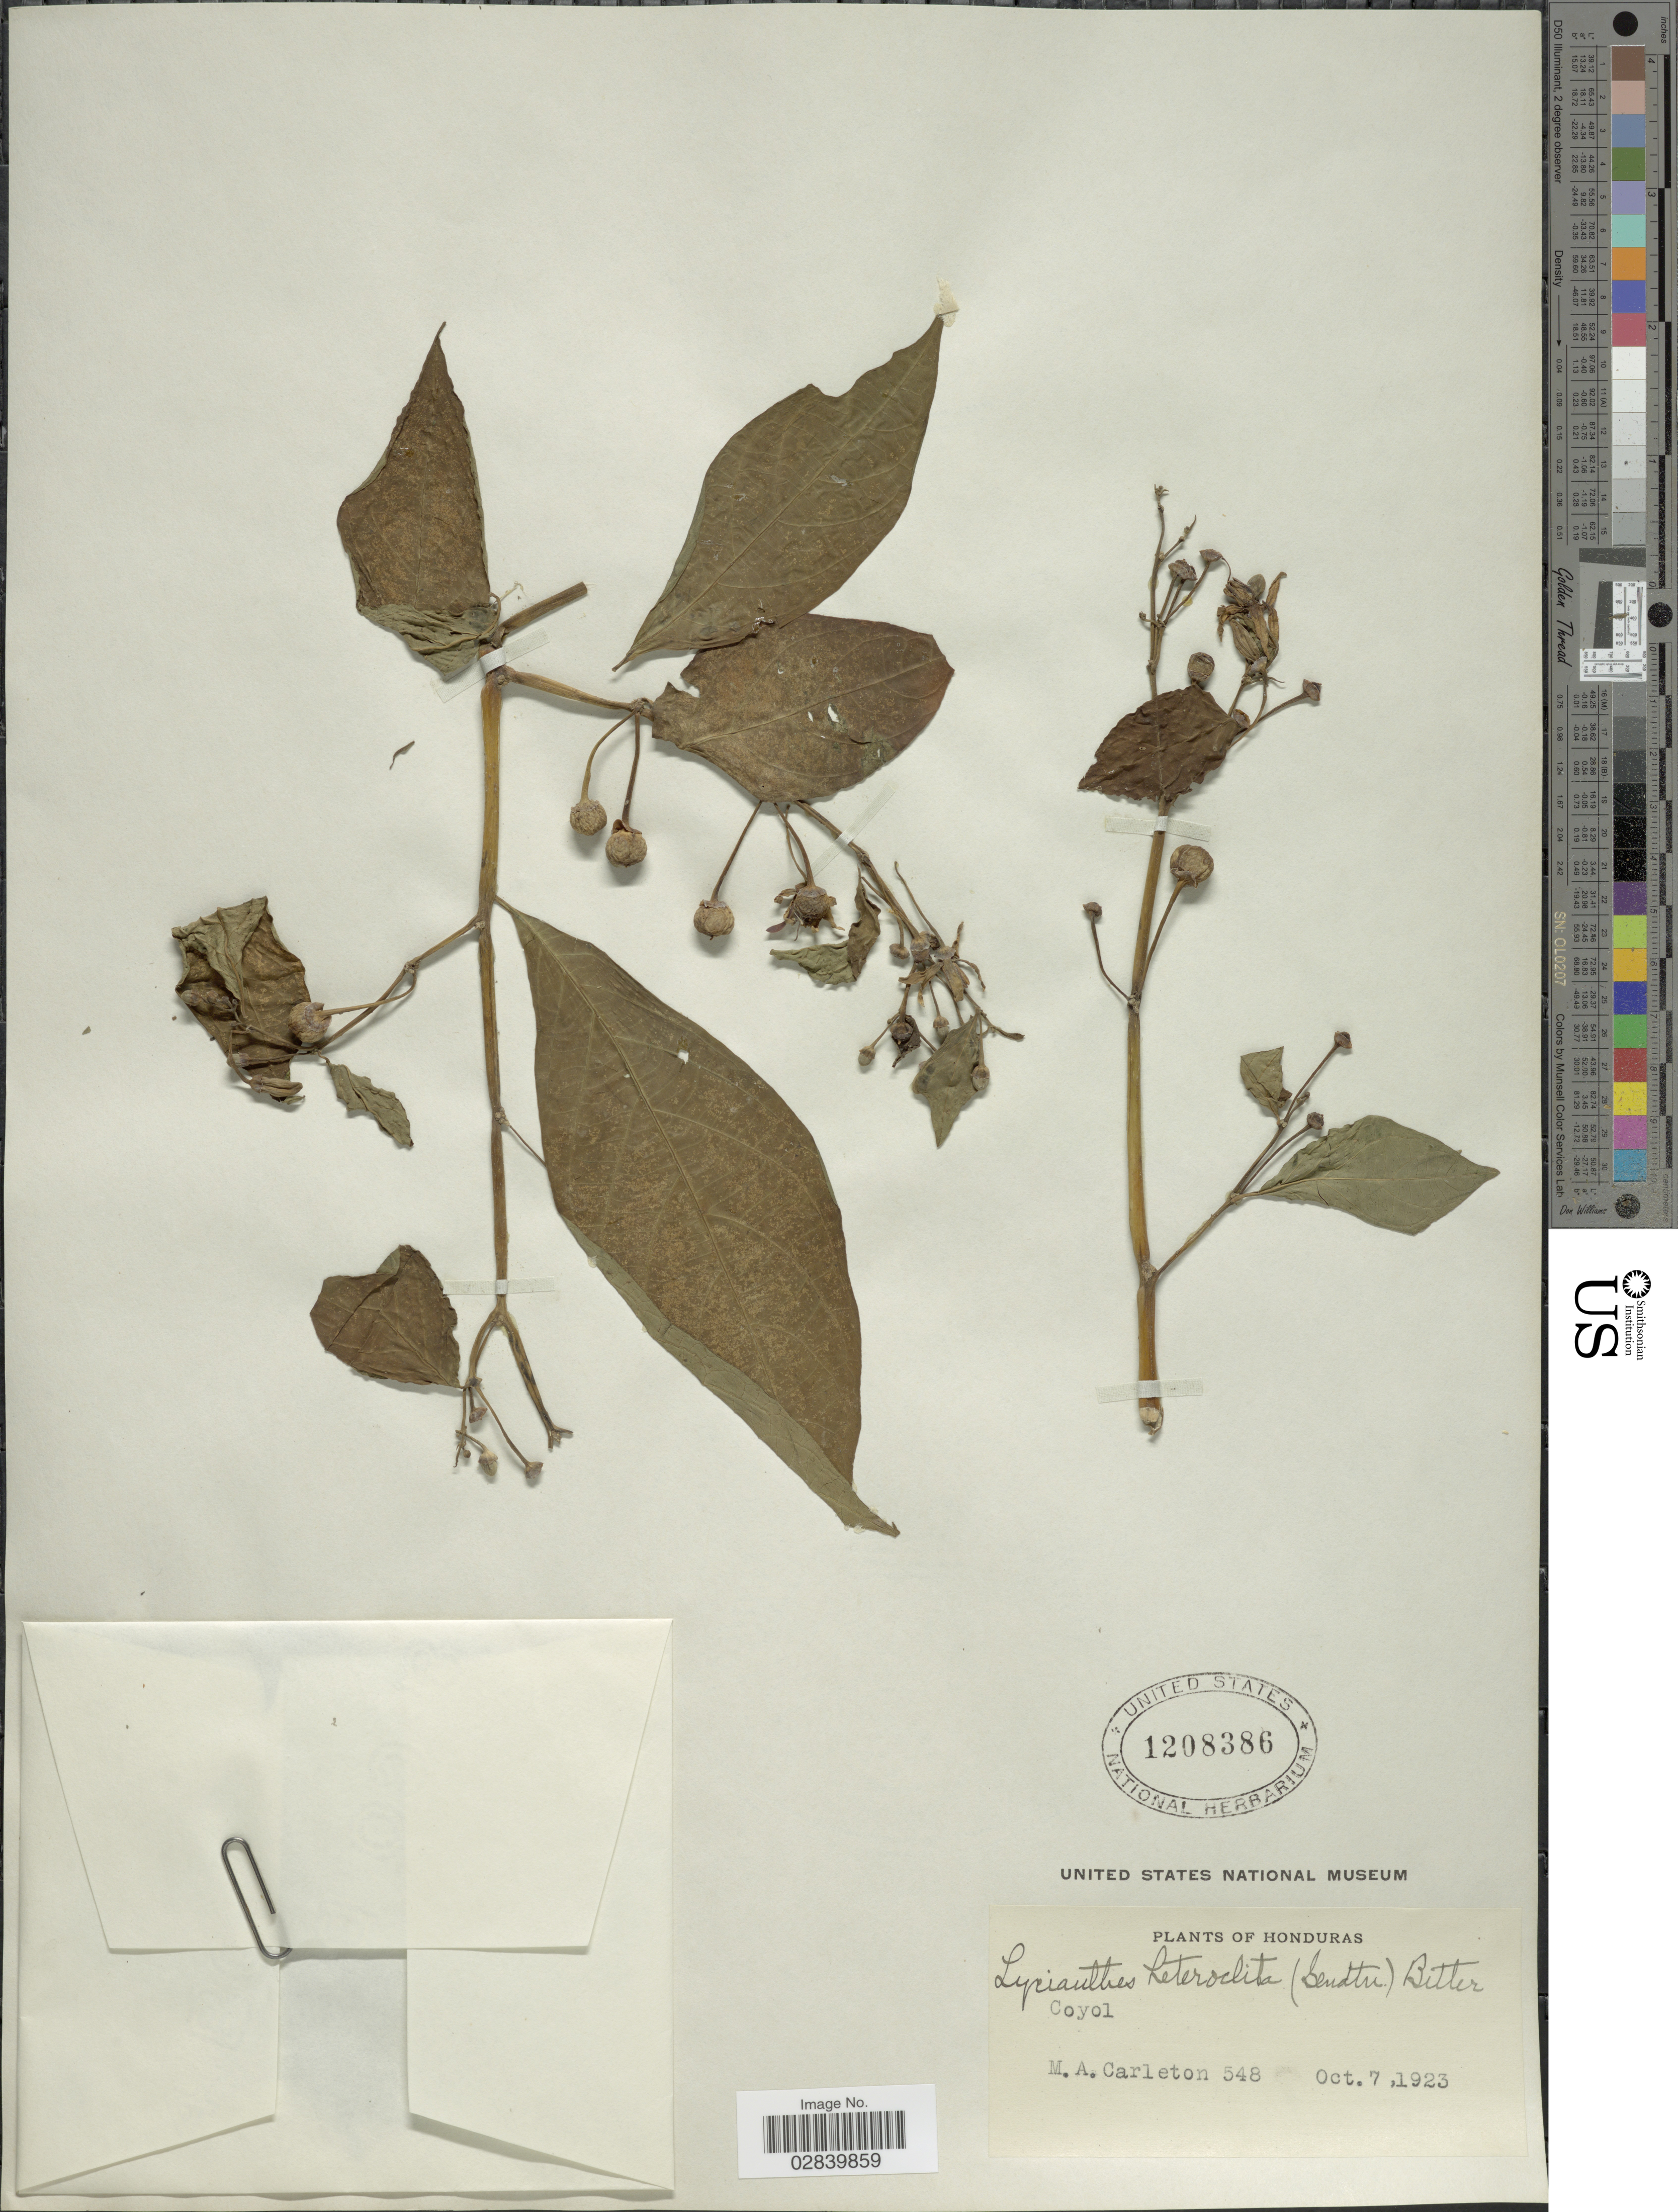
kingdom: Plantae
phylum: Tracheophyta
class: Magnoliopsida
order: Solanales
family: Solanaceae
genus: Lycianthes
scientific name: Lycianthes heteroclita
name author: (Sendtn.) Bitter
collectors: M. A. Carleton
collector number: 548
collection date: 1923-10-07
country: Honduras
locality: Coyol.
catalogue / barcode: US 1208386